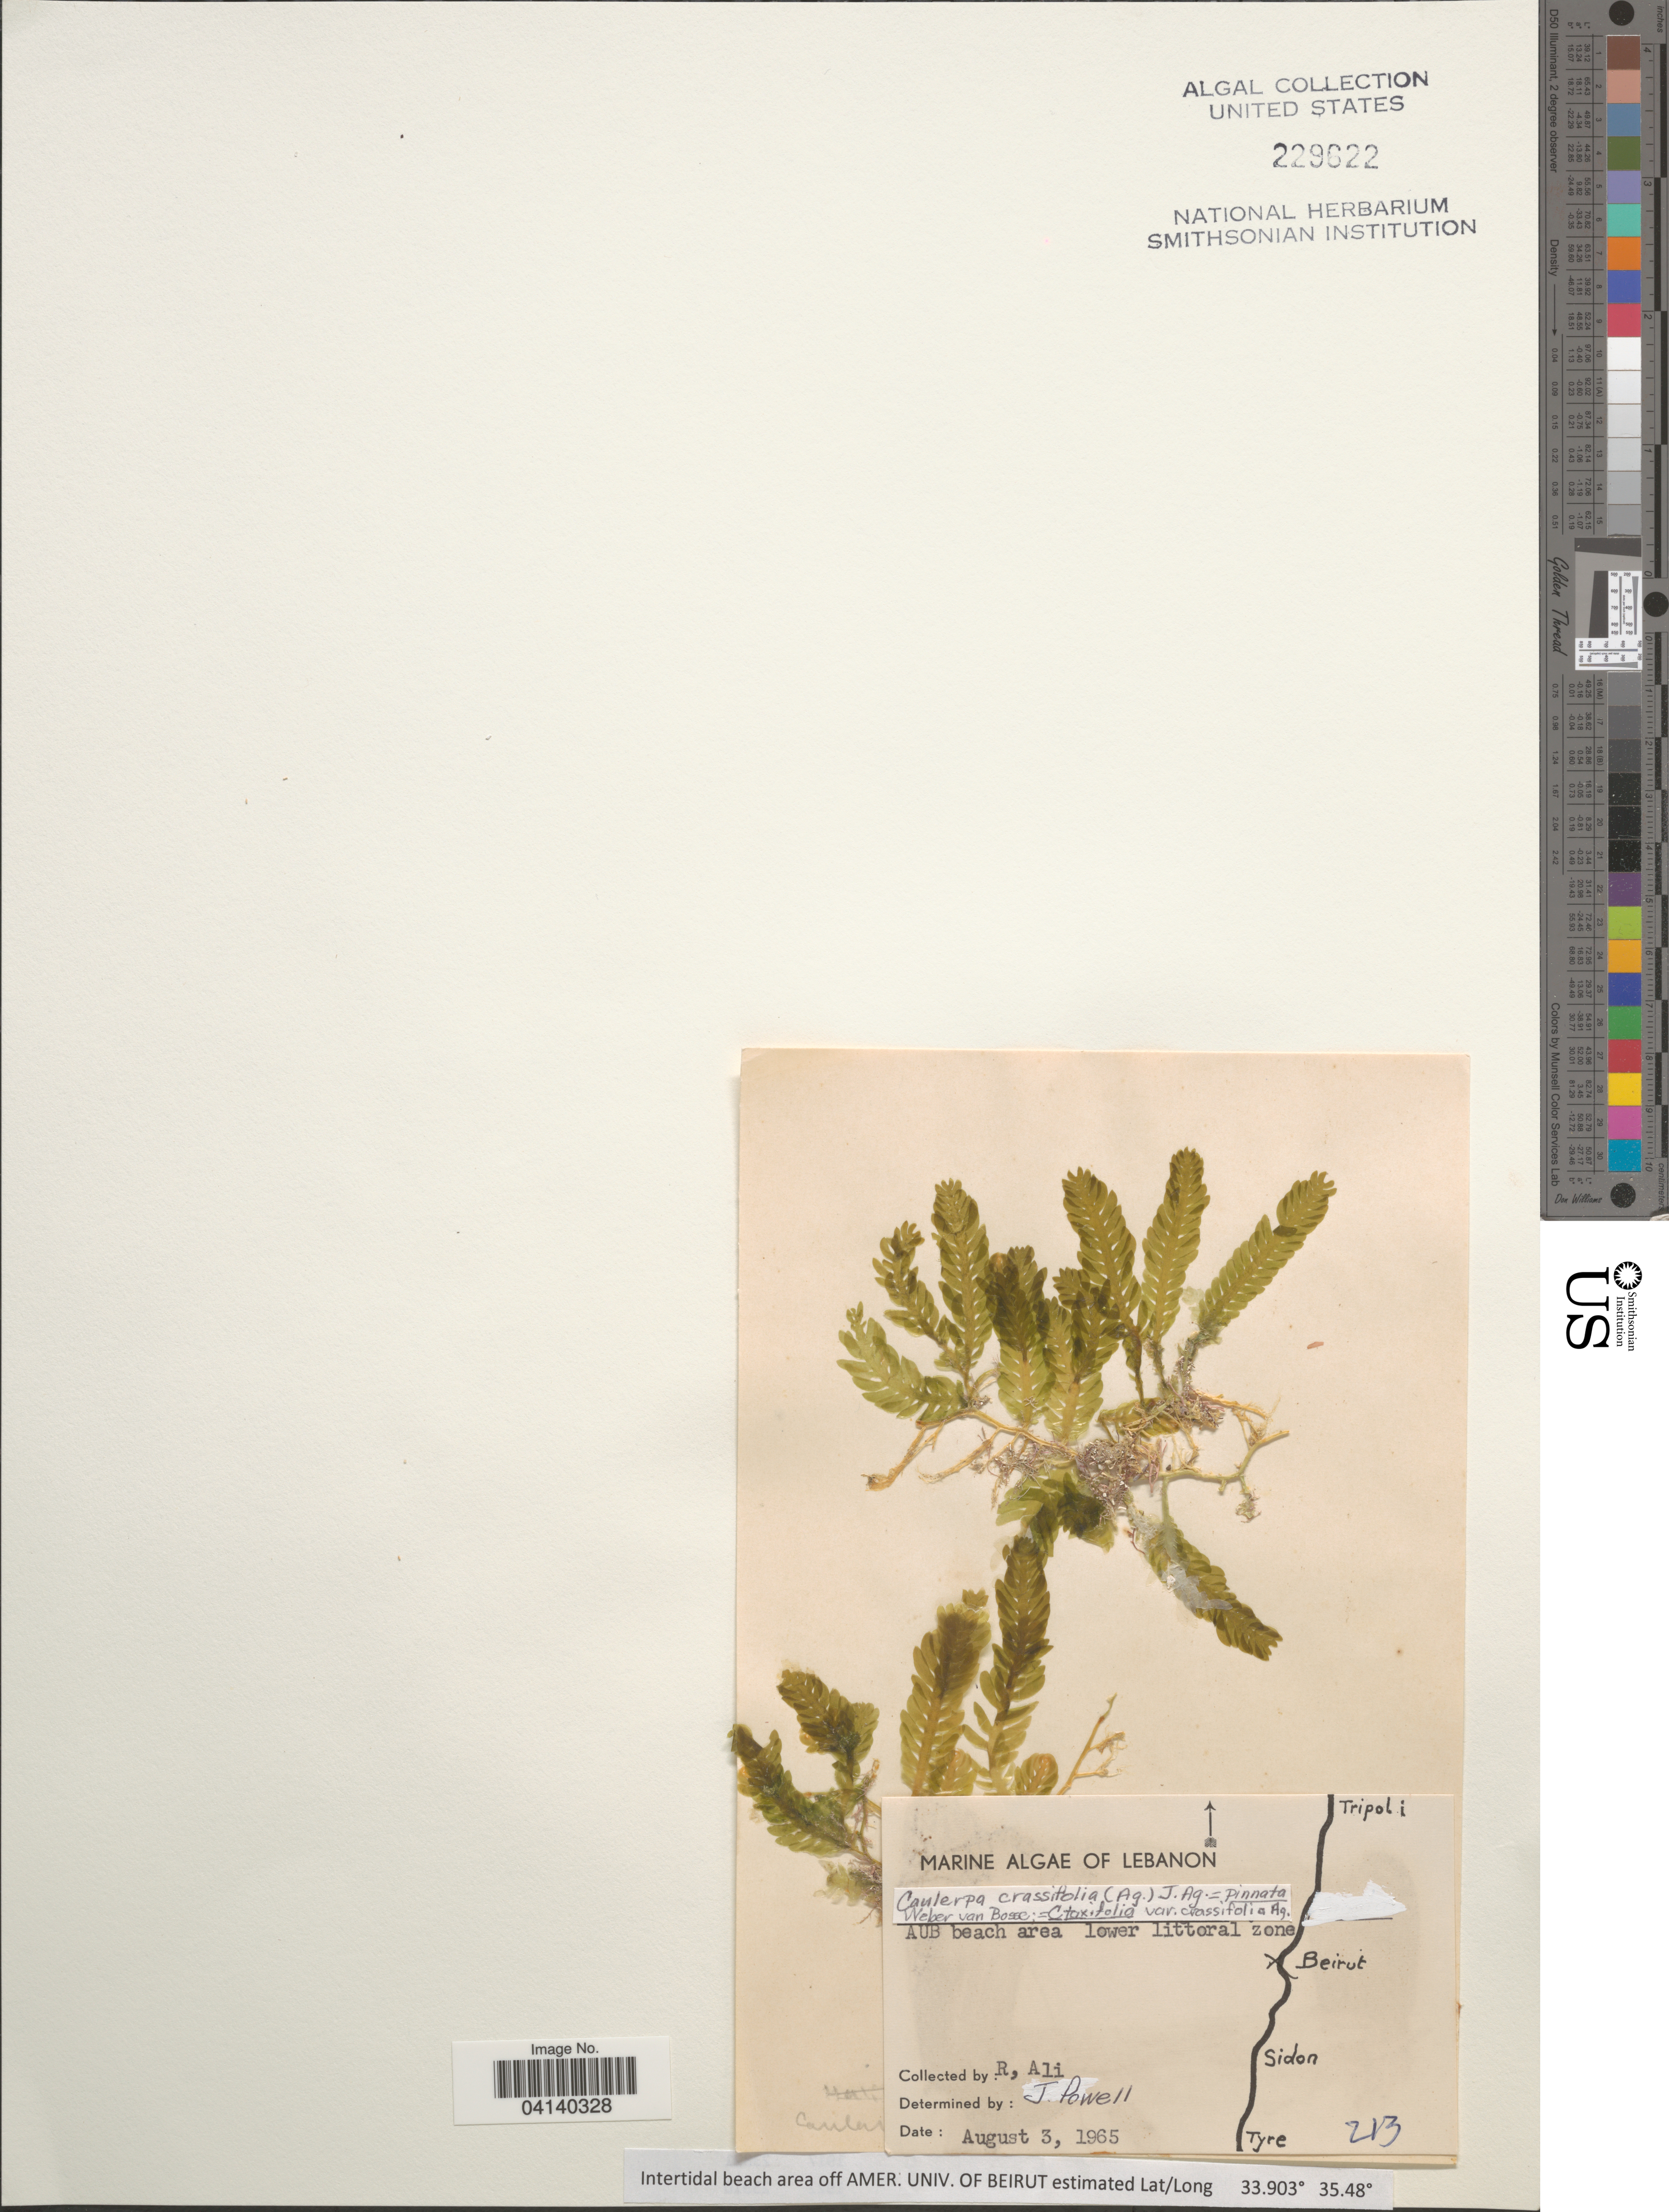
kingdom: Plantae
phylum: Chlorophyta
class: Ulvophyceae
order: Ulvales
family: Ulvaceae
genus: Ulva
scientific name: Ulva linza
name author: L.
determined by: Algae name updating Project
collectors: R. Ali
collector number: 213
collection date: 1965-08-03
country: Lebanon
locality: AUB beach area lower littoral zone. Off Amer. Univ. of Beirut.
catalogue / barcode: US 229622